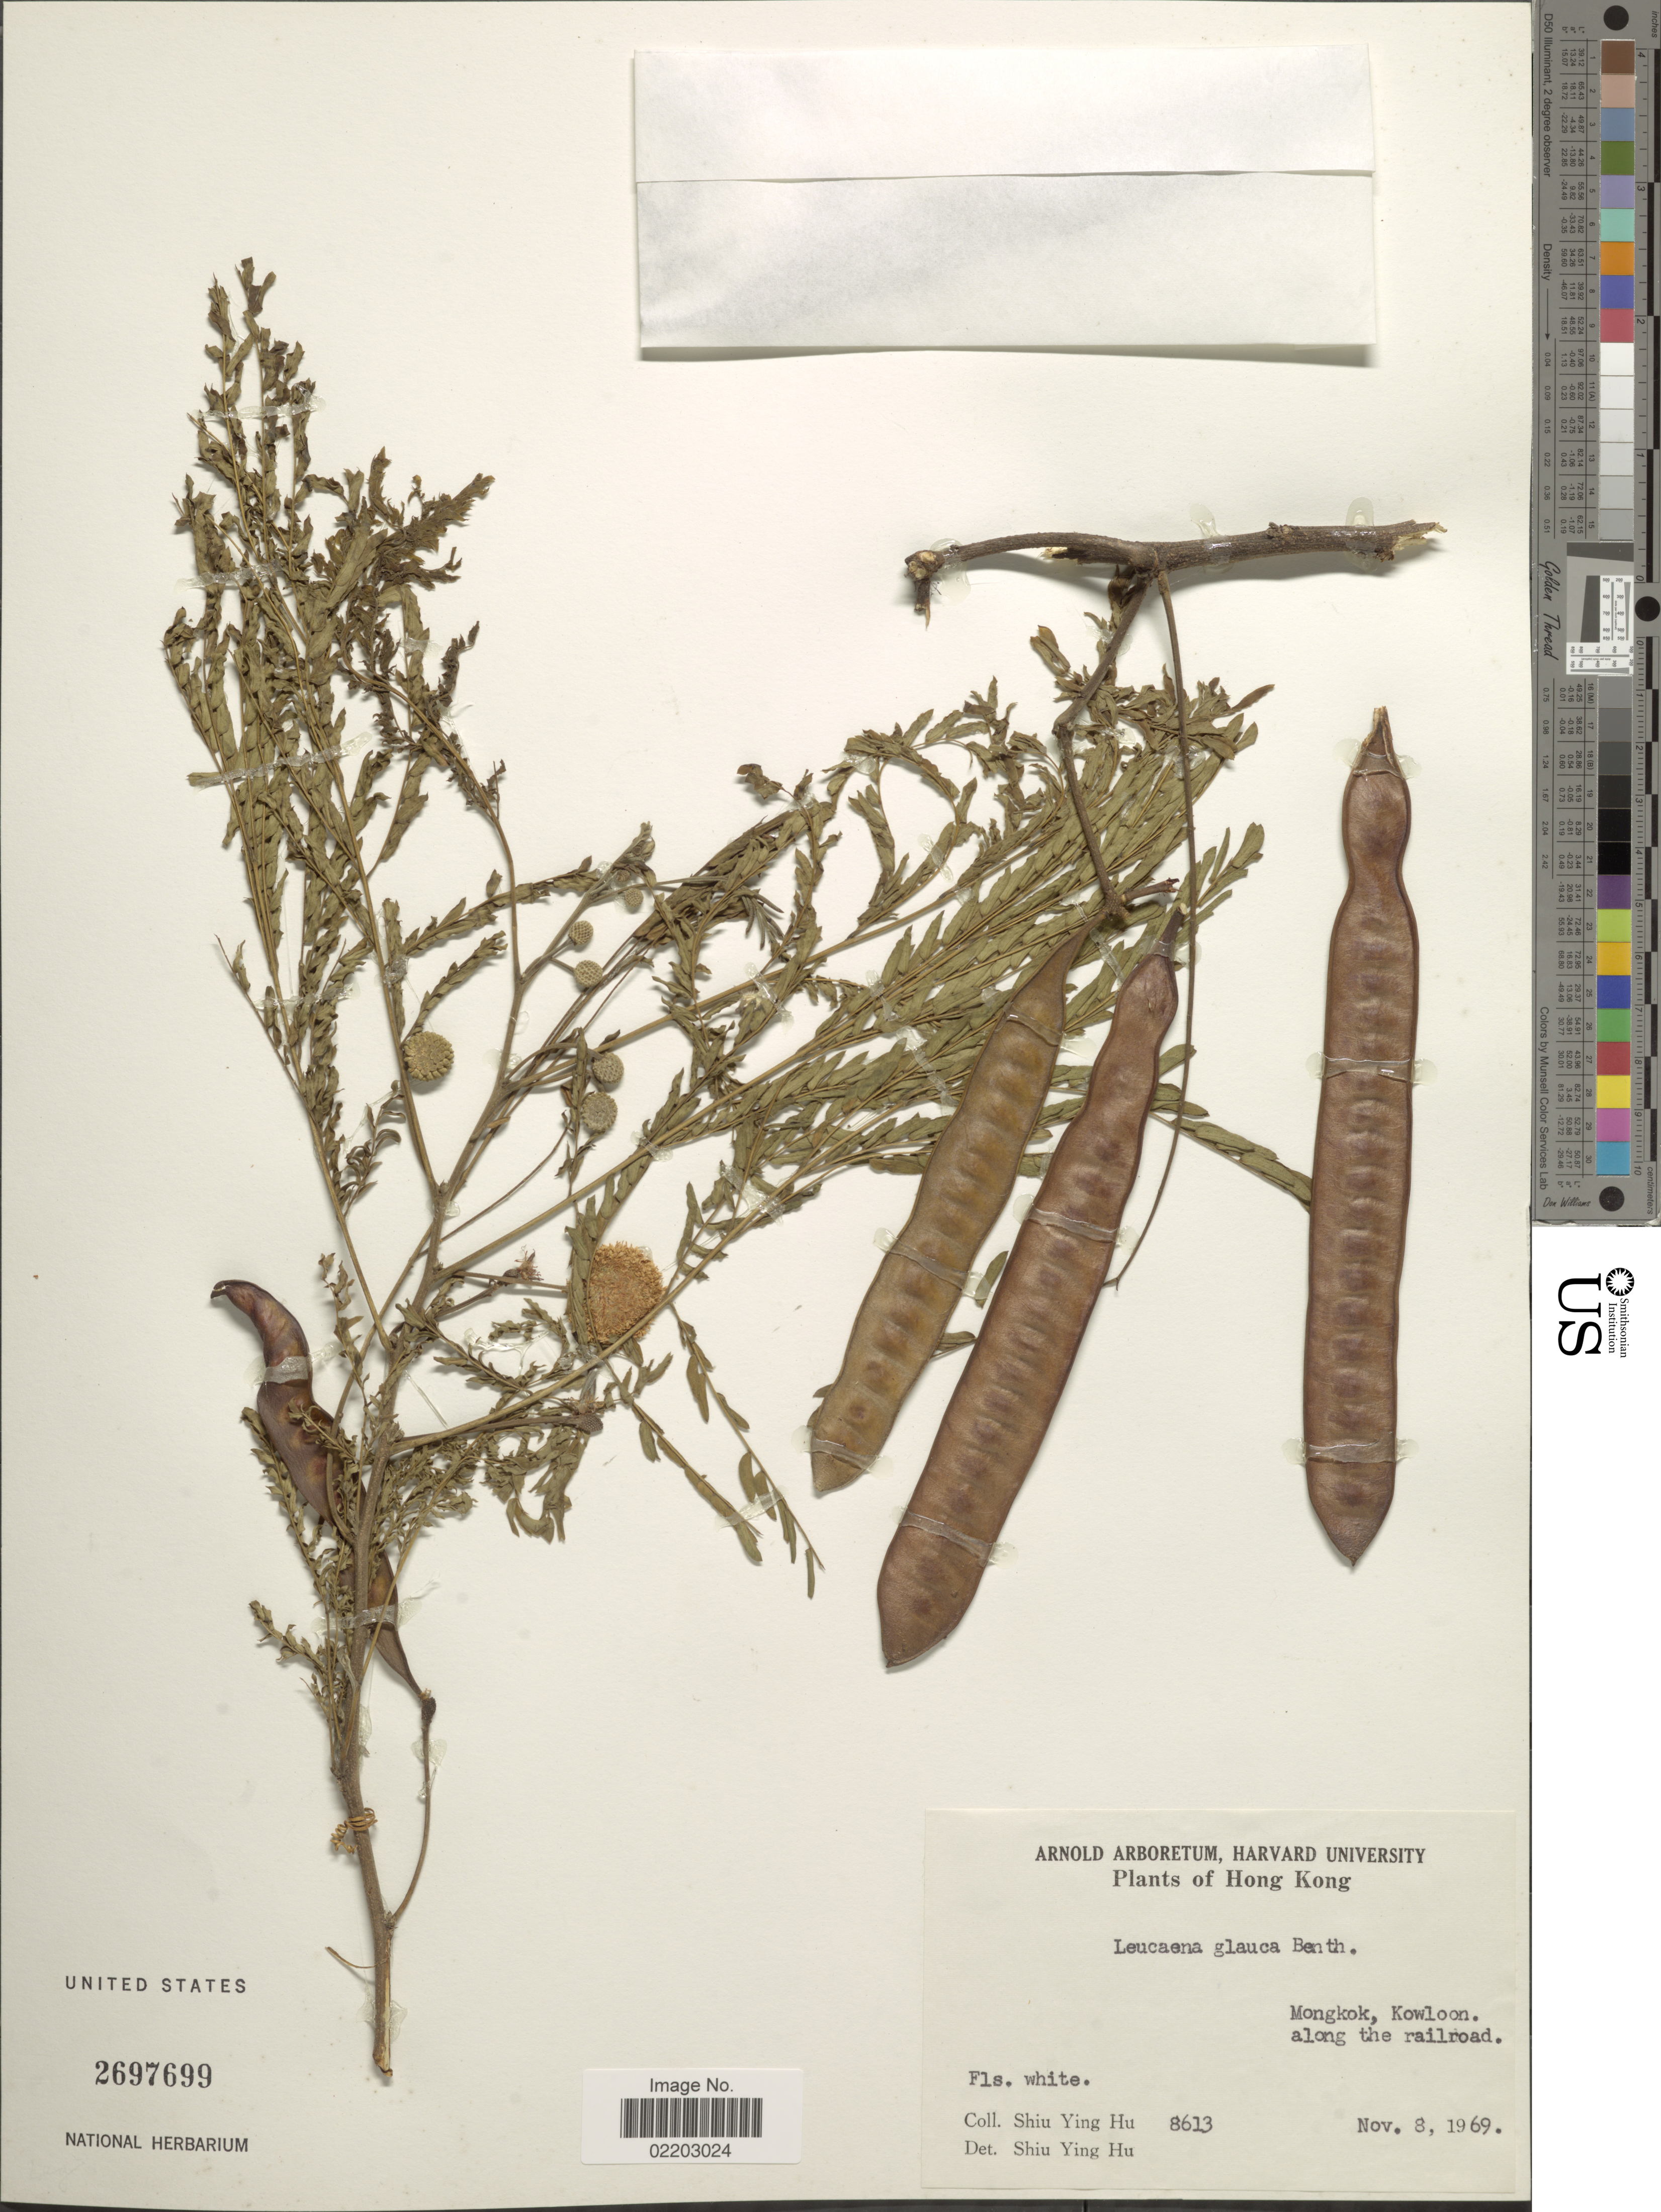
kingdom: Plantae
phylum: Tracheophyta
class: Magnoliopsida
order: Fabales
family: Fabaceae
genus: Leucaena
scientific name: Leucaena leucocephala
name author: (Lam.) de Wit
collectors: S. Y. Hu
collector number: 8613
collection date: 1969-11-03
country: China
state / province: Hong Kong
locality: Hong Kong. Mongkok, Kowloon along the railroad.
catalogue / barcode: US 2697699